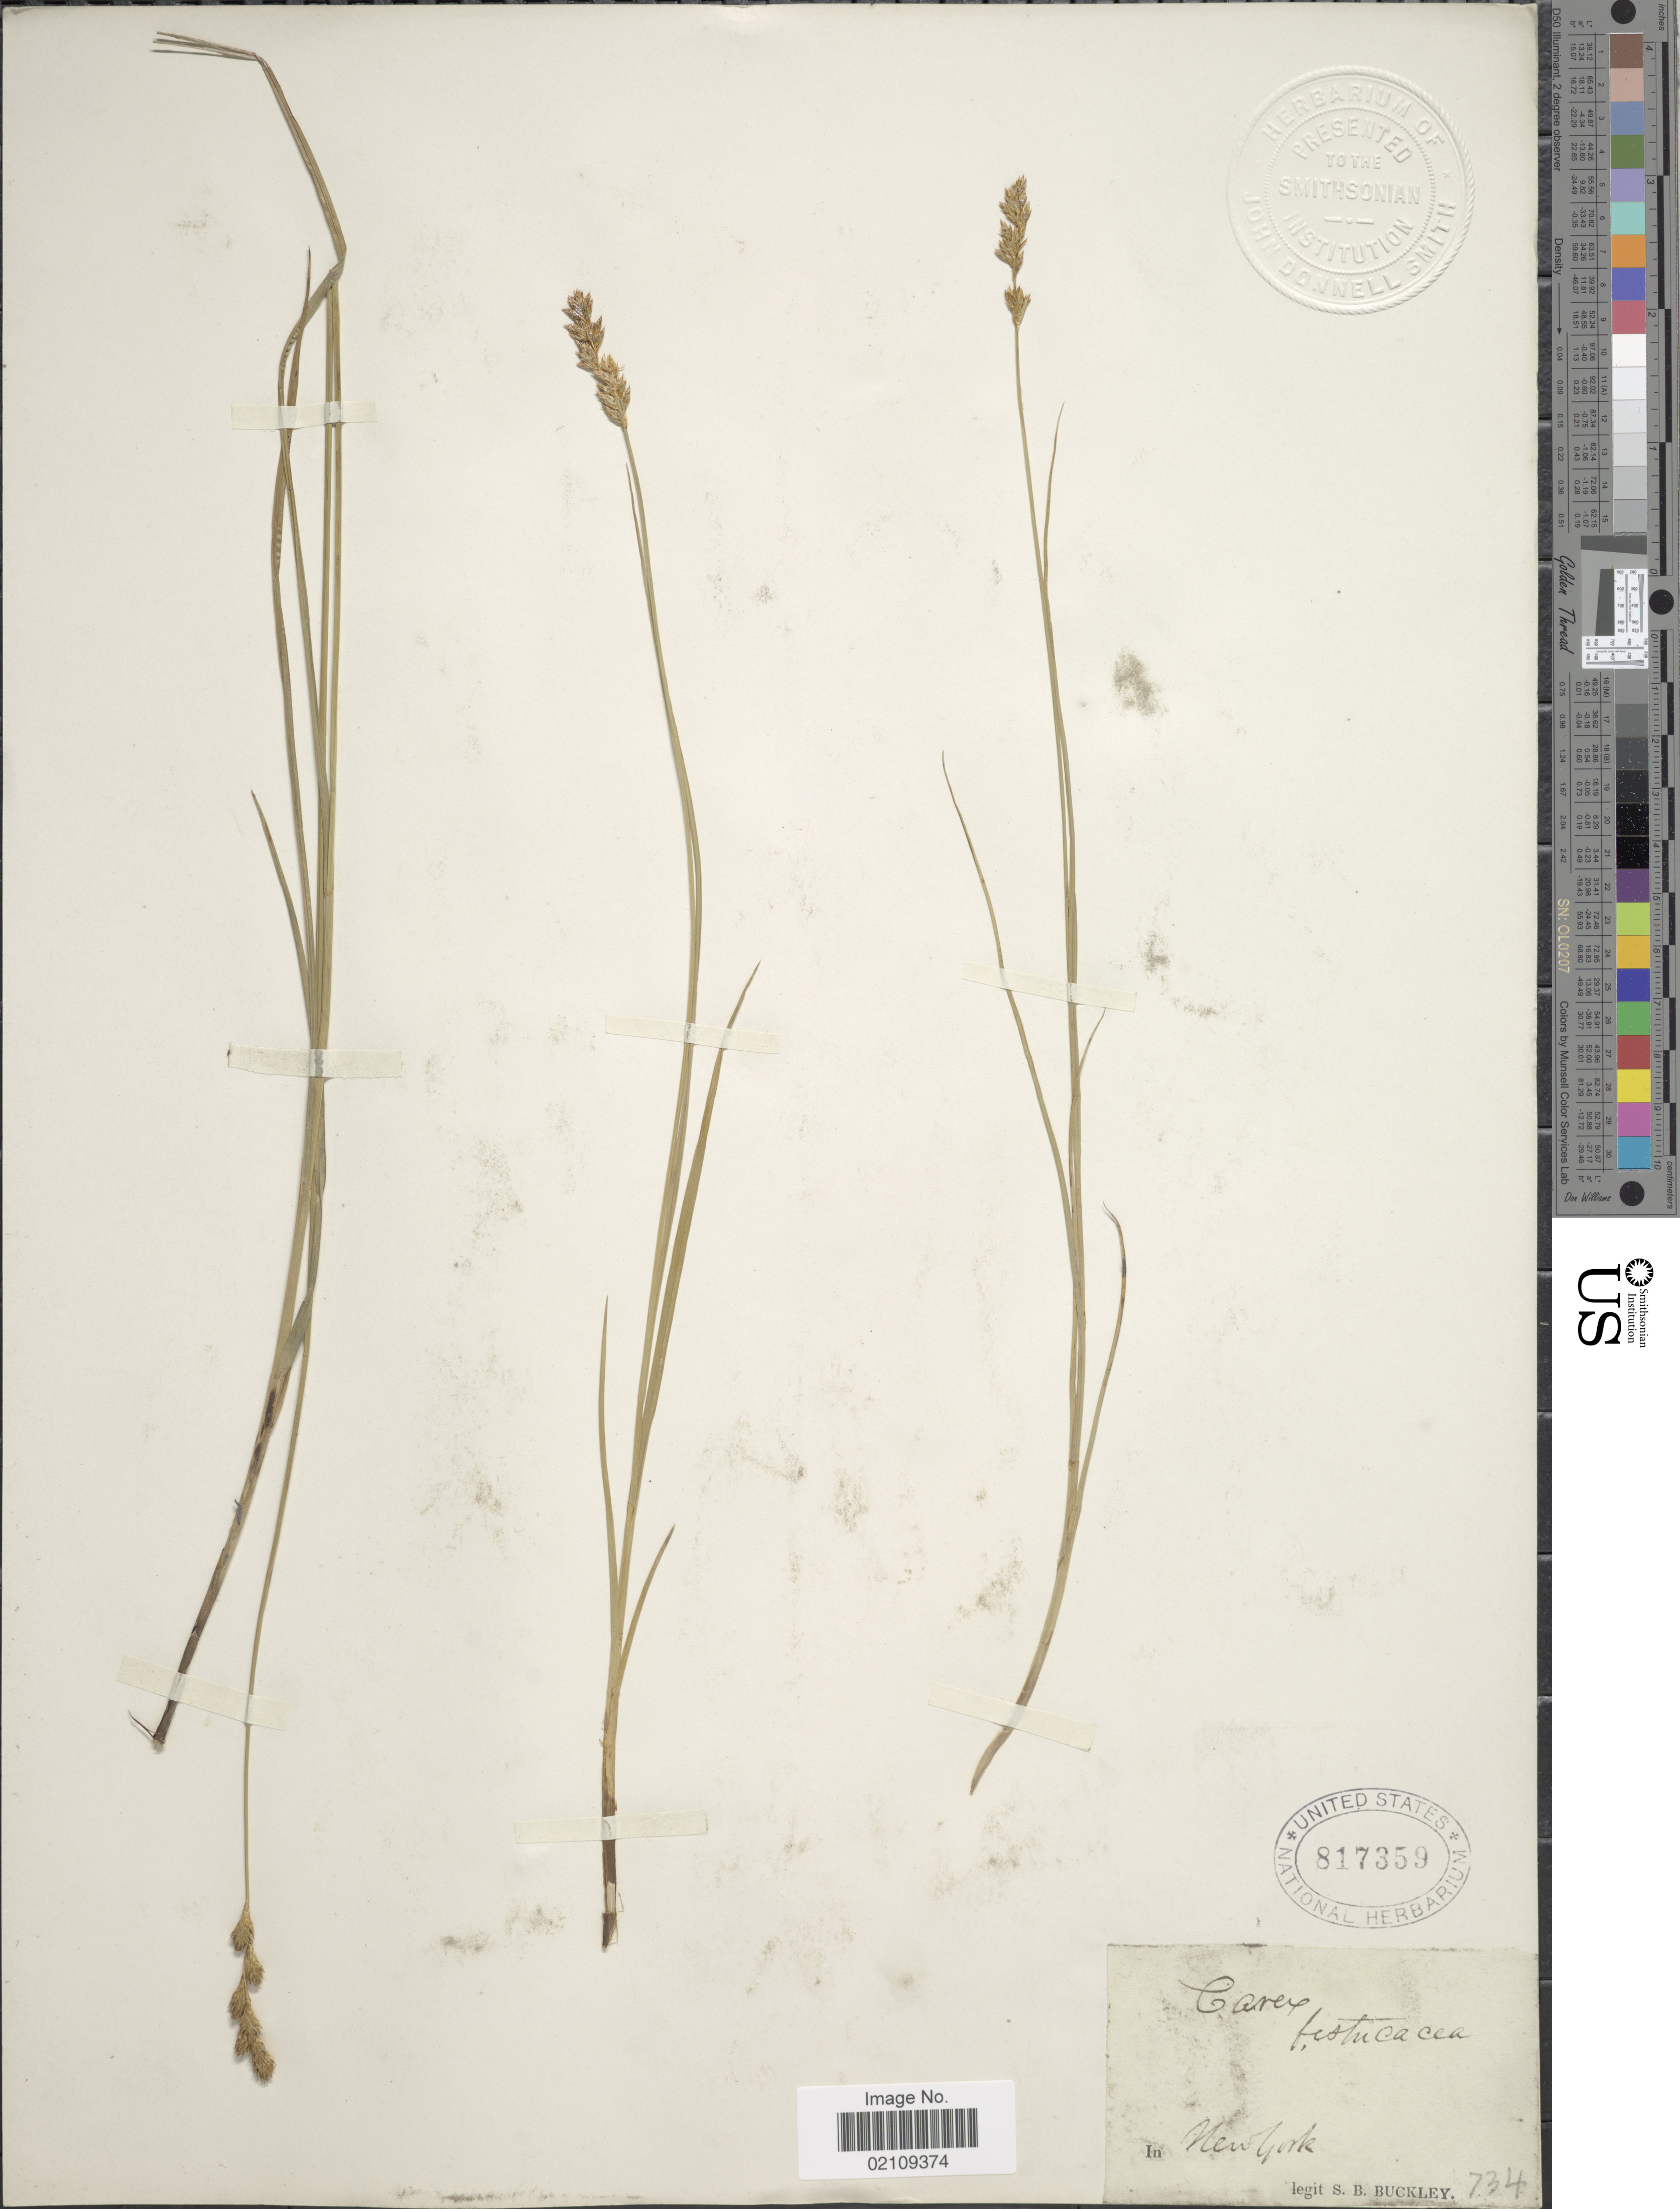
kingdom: Plantae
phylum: Tracheophyta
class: Liliopsida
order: Poales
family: Cyperaceae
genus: Carex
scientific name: Carex festucacea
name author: Willd.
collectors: S. B. Buckley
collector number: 734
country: United States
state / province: New York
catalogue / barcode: US 817359